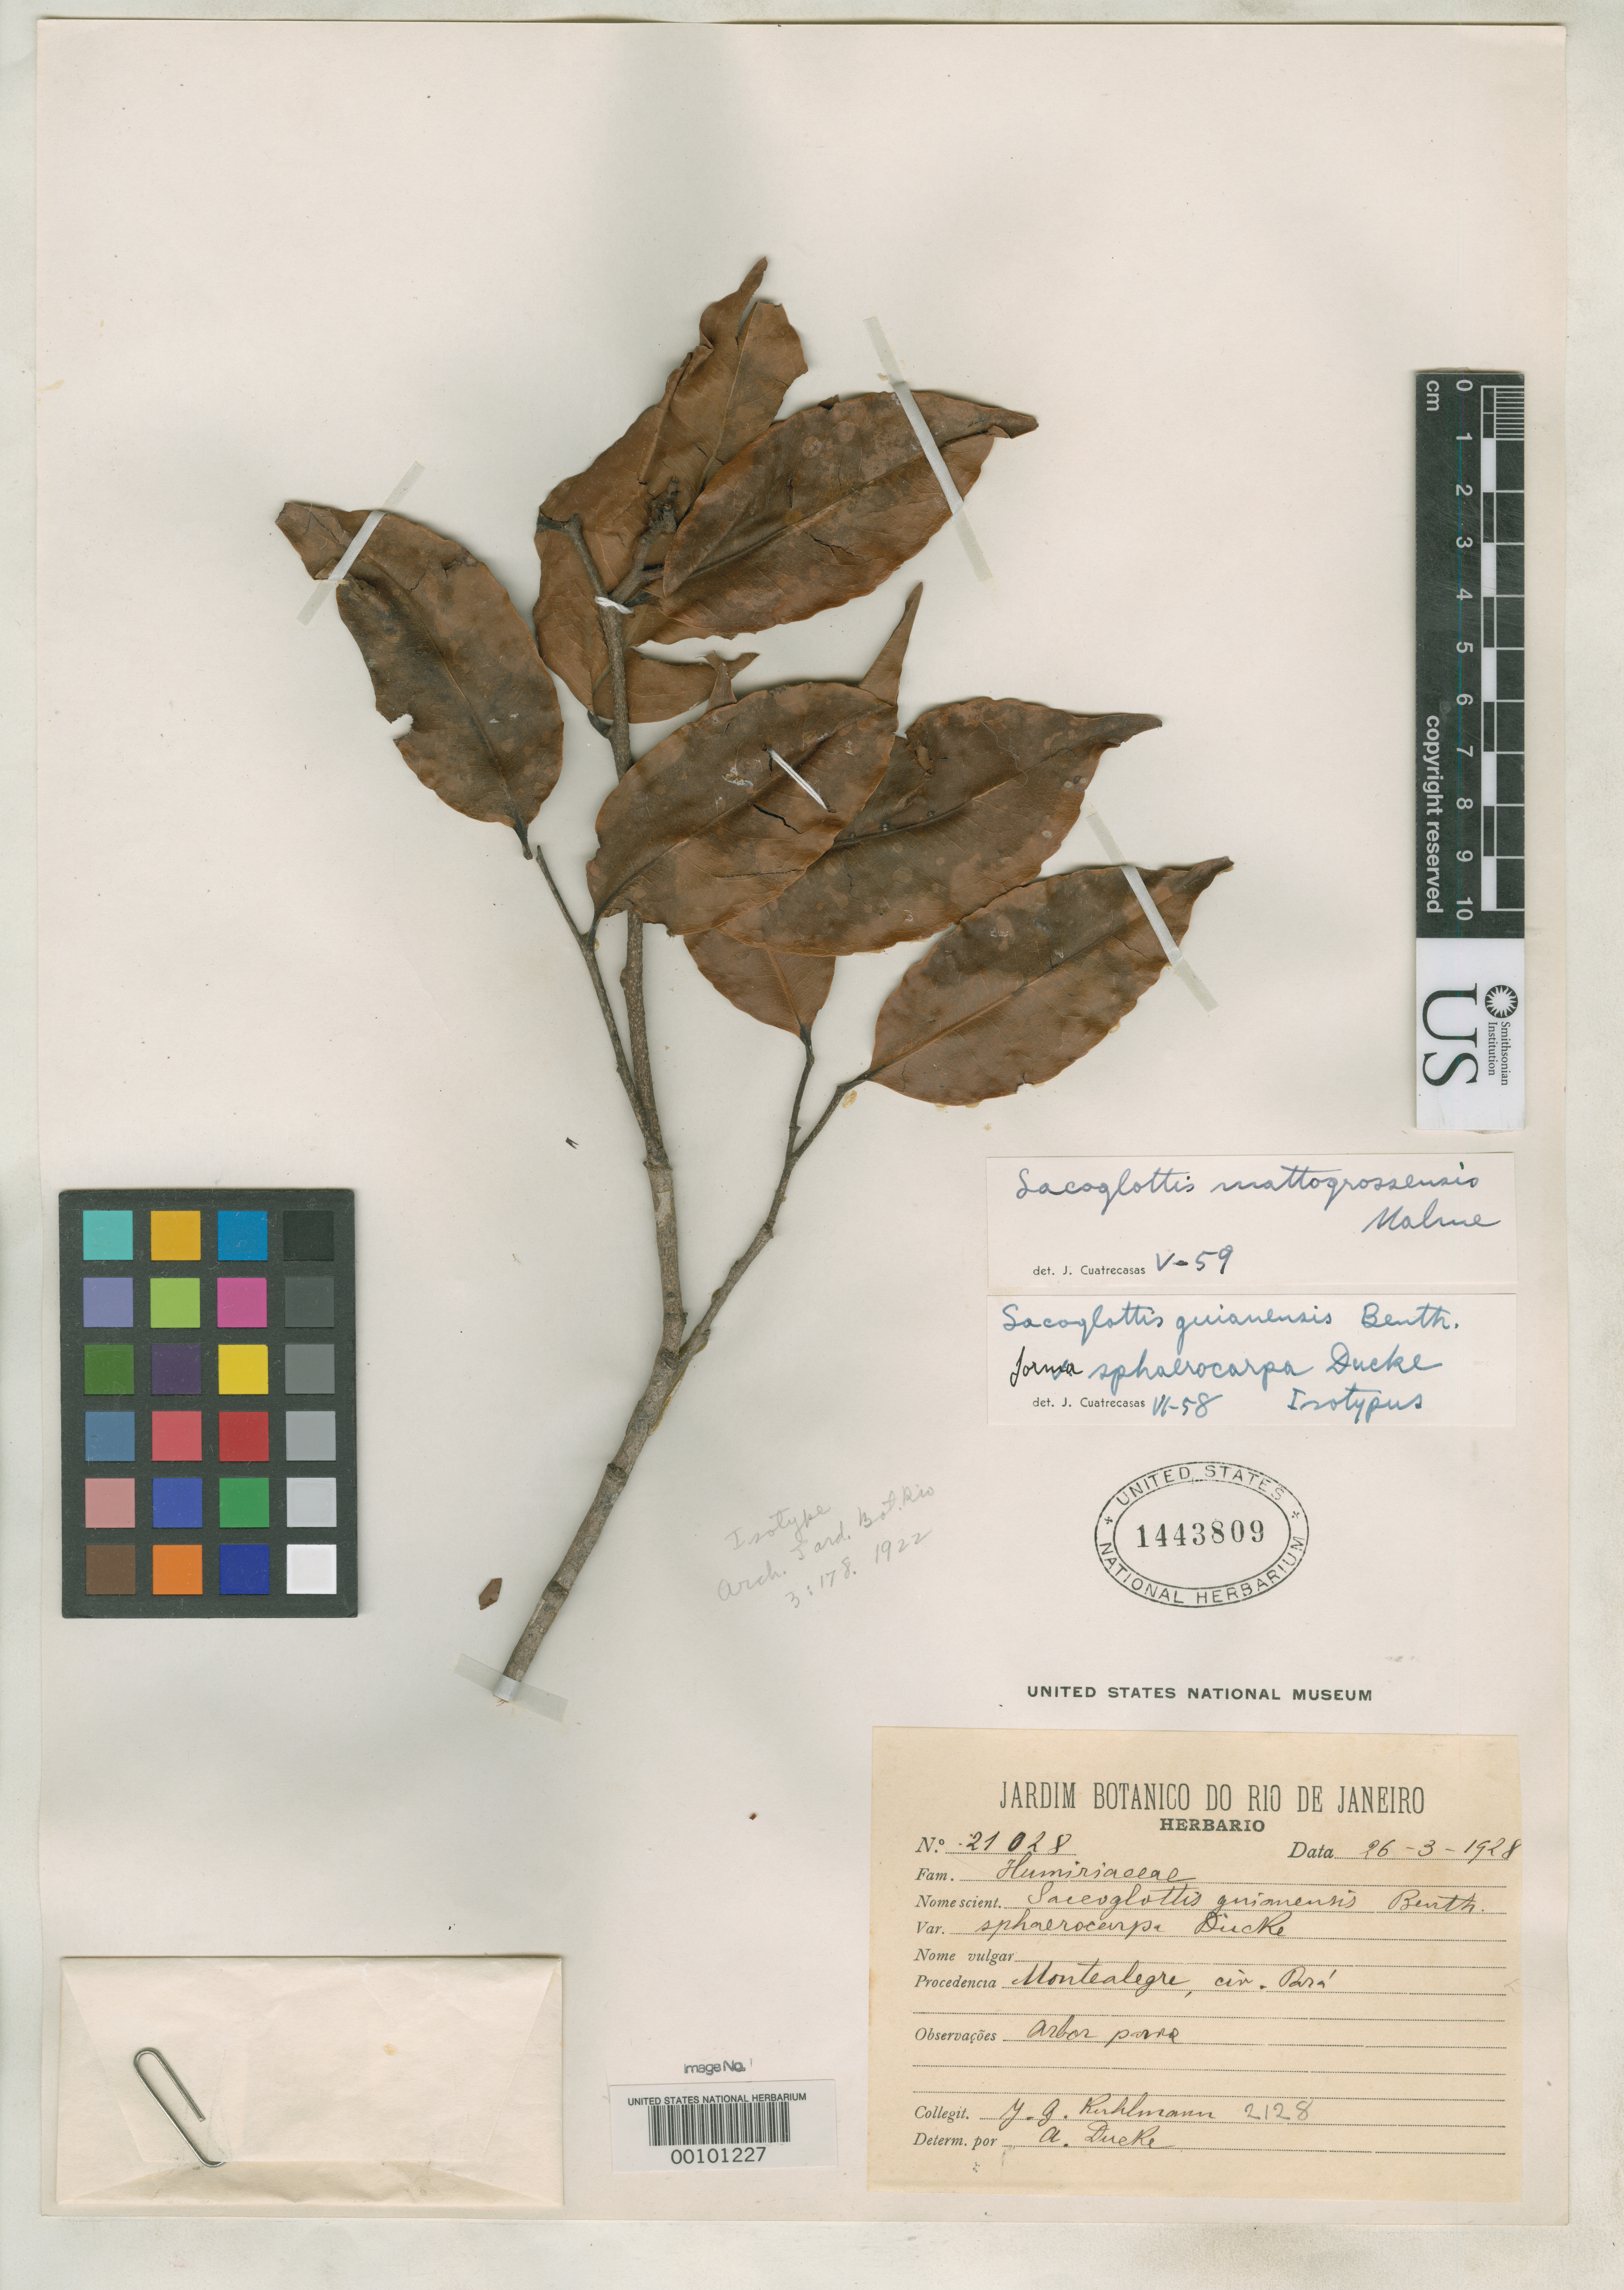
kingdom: Plantae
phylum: Tracheophyta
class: Magnoliopsida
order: Malpighiales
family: Humiriaceae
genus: Sacoglottis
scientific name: Sacoglottis guianensis f. sphaerocarpa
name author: Ducke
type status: Isotype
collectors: J. G. Kuhlmann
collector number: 2128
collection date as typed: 26 Mar 1928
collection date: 1928-03-26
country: Brazil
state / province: Pará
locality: Monte Alegre.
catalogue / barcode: US 1443809